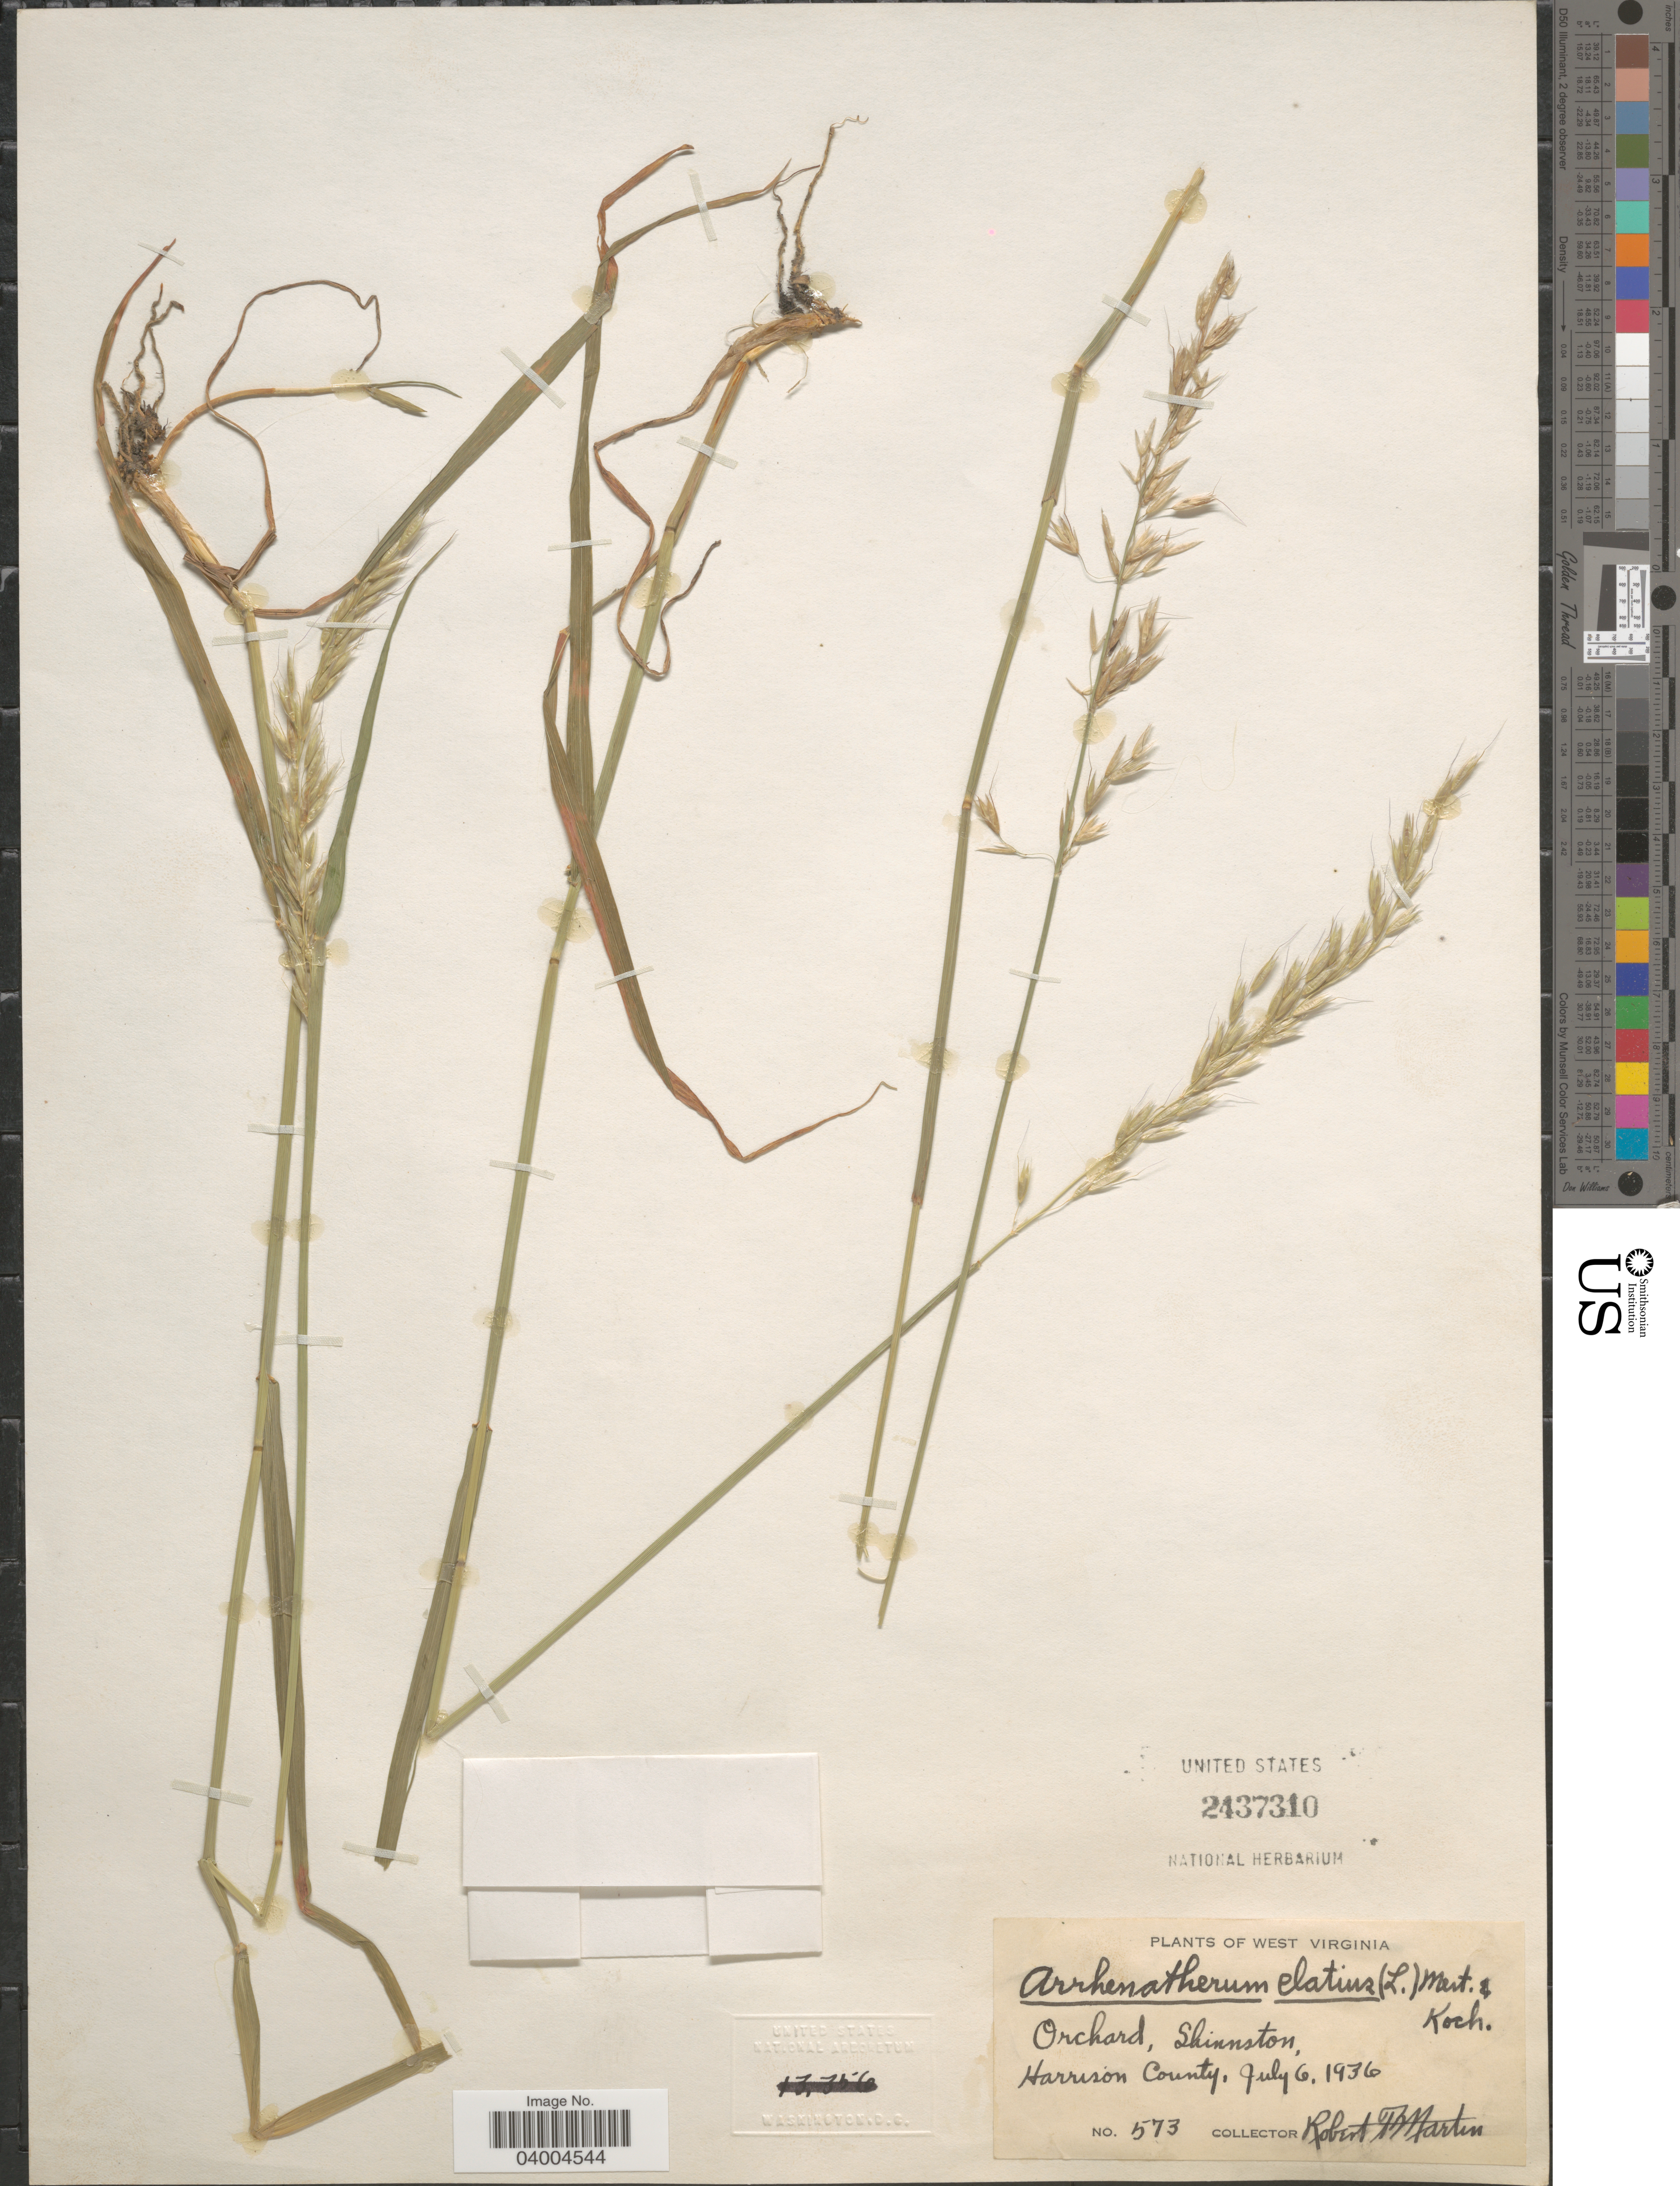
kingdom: Plantae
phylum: Tracheophyta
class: Liliopsida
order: Poales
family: Poaceae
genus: Arrhenatherum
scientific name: Arrhenatherum elatius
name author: (L.) J. Presl & C. Presl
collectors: R. F. Martin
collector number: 573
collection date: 1936-07-06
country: United States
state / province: West Virginia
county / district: Harrison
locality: Orchard, Shinnston. Harrison County.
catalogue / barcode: US 2437310